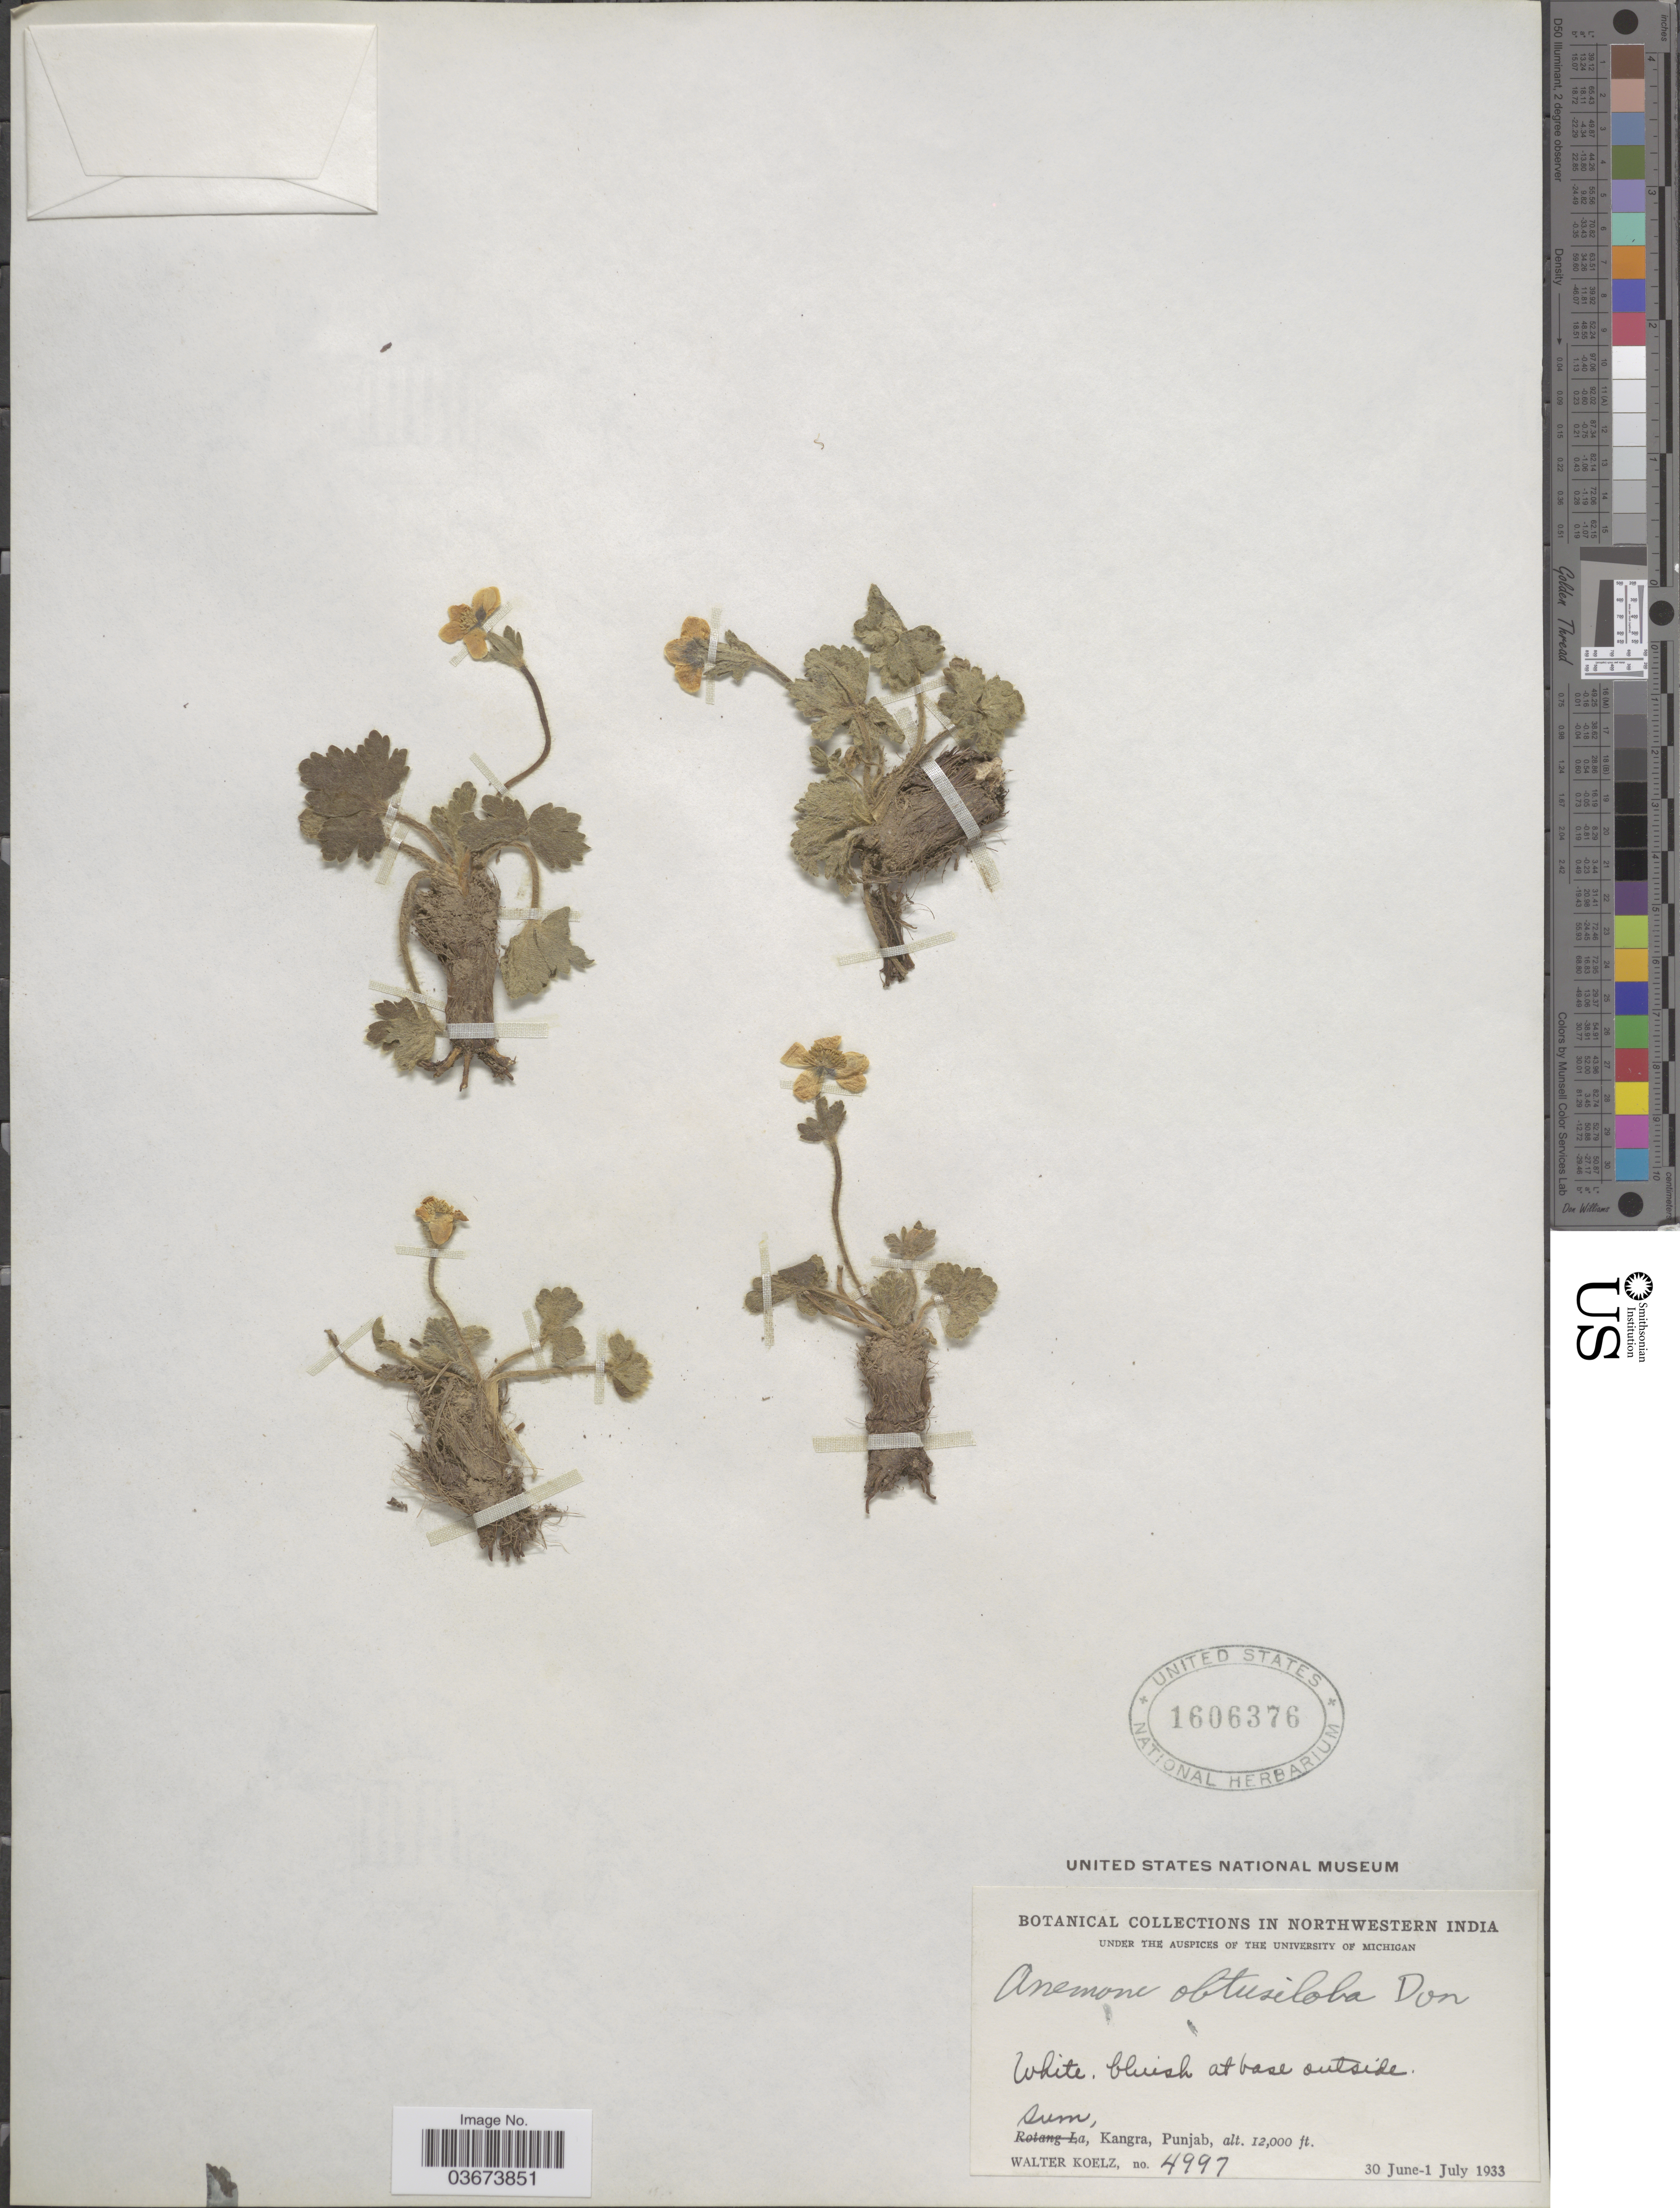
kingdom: Plantae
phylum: Tracheophyta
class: Magnoliopsida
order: Ranunculales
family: Ranunculaceae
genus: Anemone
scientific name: Anemone obtusiloba subsp. obtusiloba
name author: D. Don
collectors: W. N. Koelz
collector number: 4997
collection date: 1933-06-30/1933-07-01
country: India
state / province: Punjab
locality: Northwestern India. Sum, Kangra.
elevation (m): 3658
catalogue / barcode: US 1606376